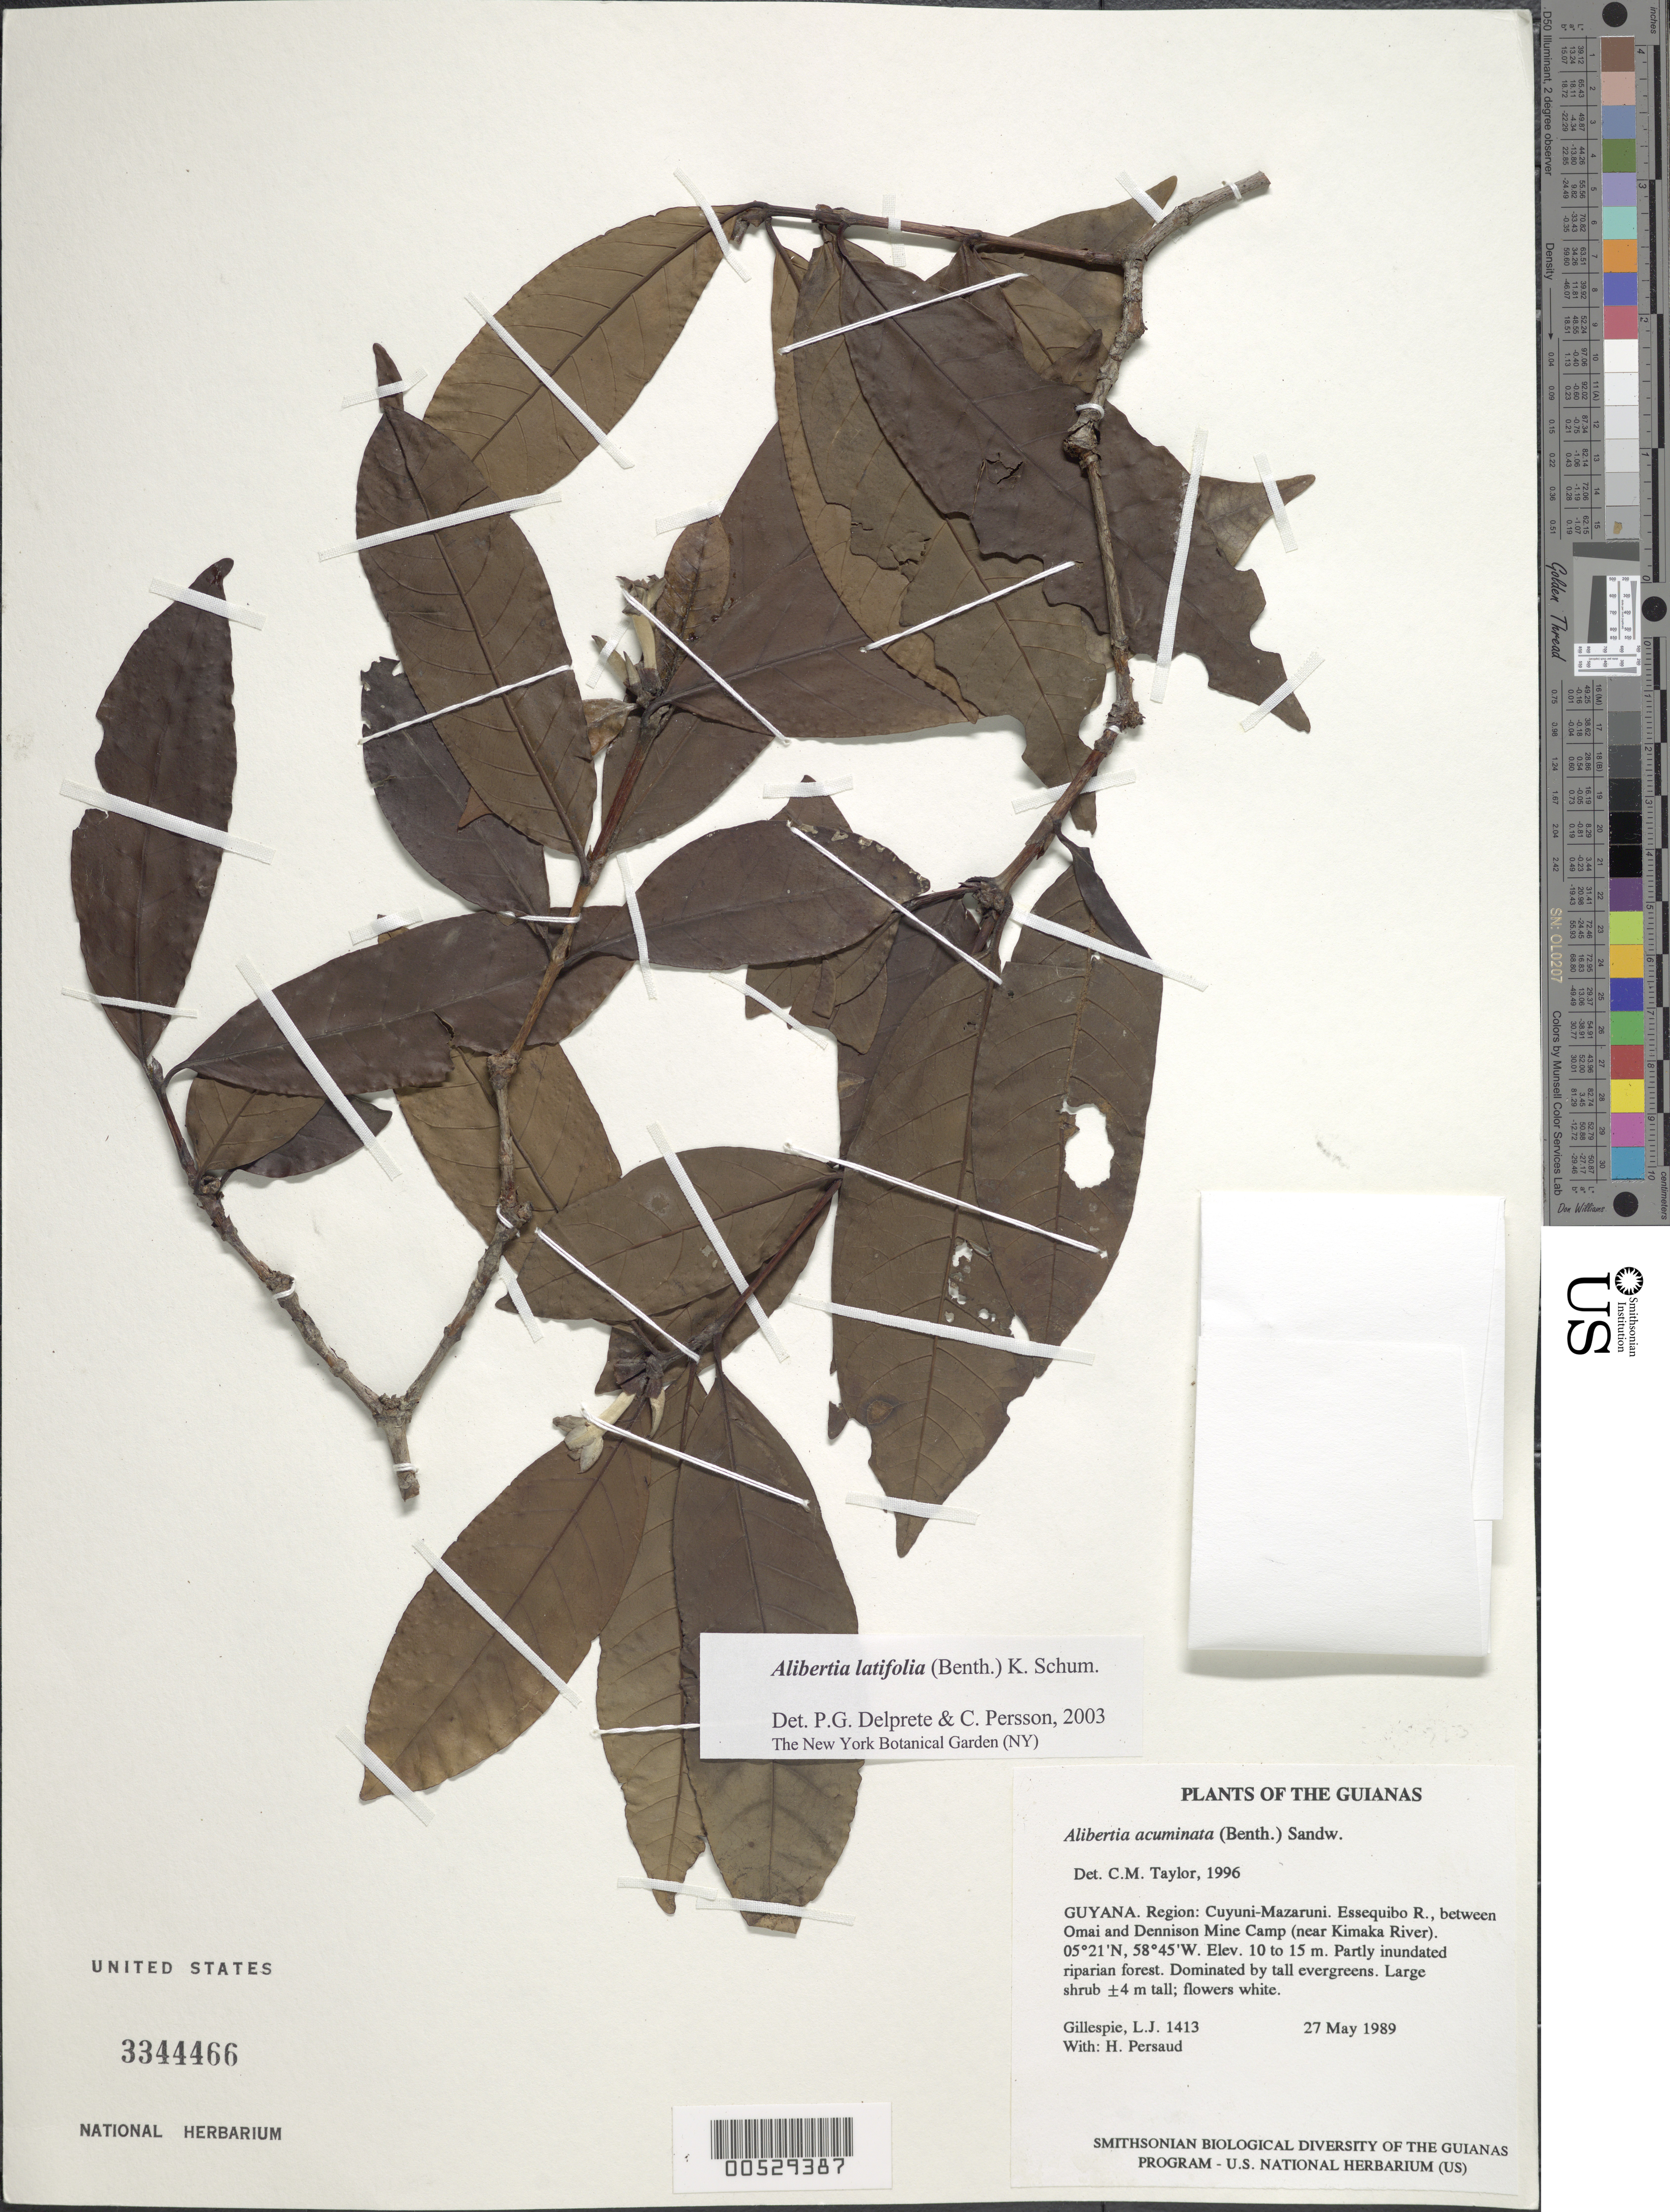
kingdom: Plantae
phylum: Tracheophyta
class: Magnoliopsida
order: Gentianales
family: Rubiaceae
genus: Alibertia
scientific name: Alibertia latifolia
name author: (Benth.) K. Schum.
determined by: Delprete, P. G.; Persson, C. H.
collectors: L. J. Gillespie & H. Persaud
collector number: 1413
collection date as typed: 27 May 1989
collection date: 1989-05-27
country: Guyana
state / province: Cuyuni-Mazaruni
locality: Essequibo R., between Omai and Dennison Mine Camp (near Kumaka River)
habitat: Partly inundated riparian forest. Dominated by tall evergreens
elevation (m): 10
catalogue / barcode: US 3344466